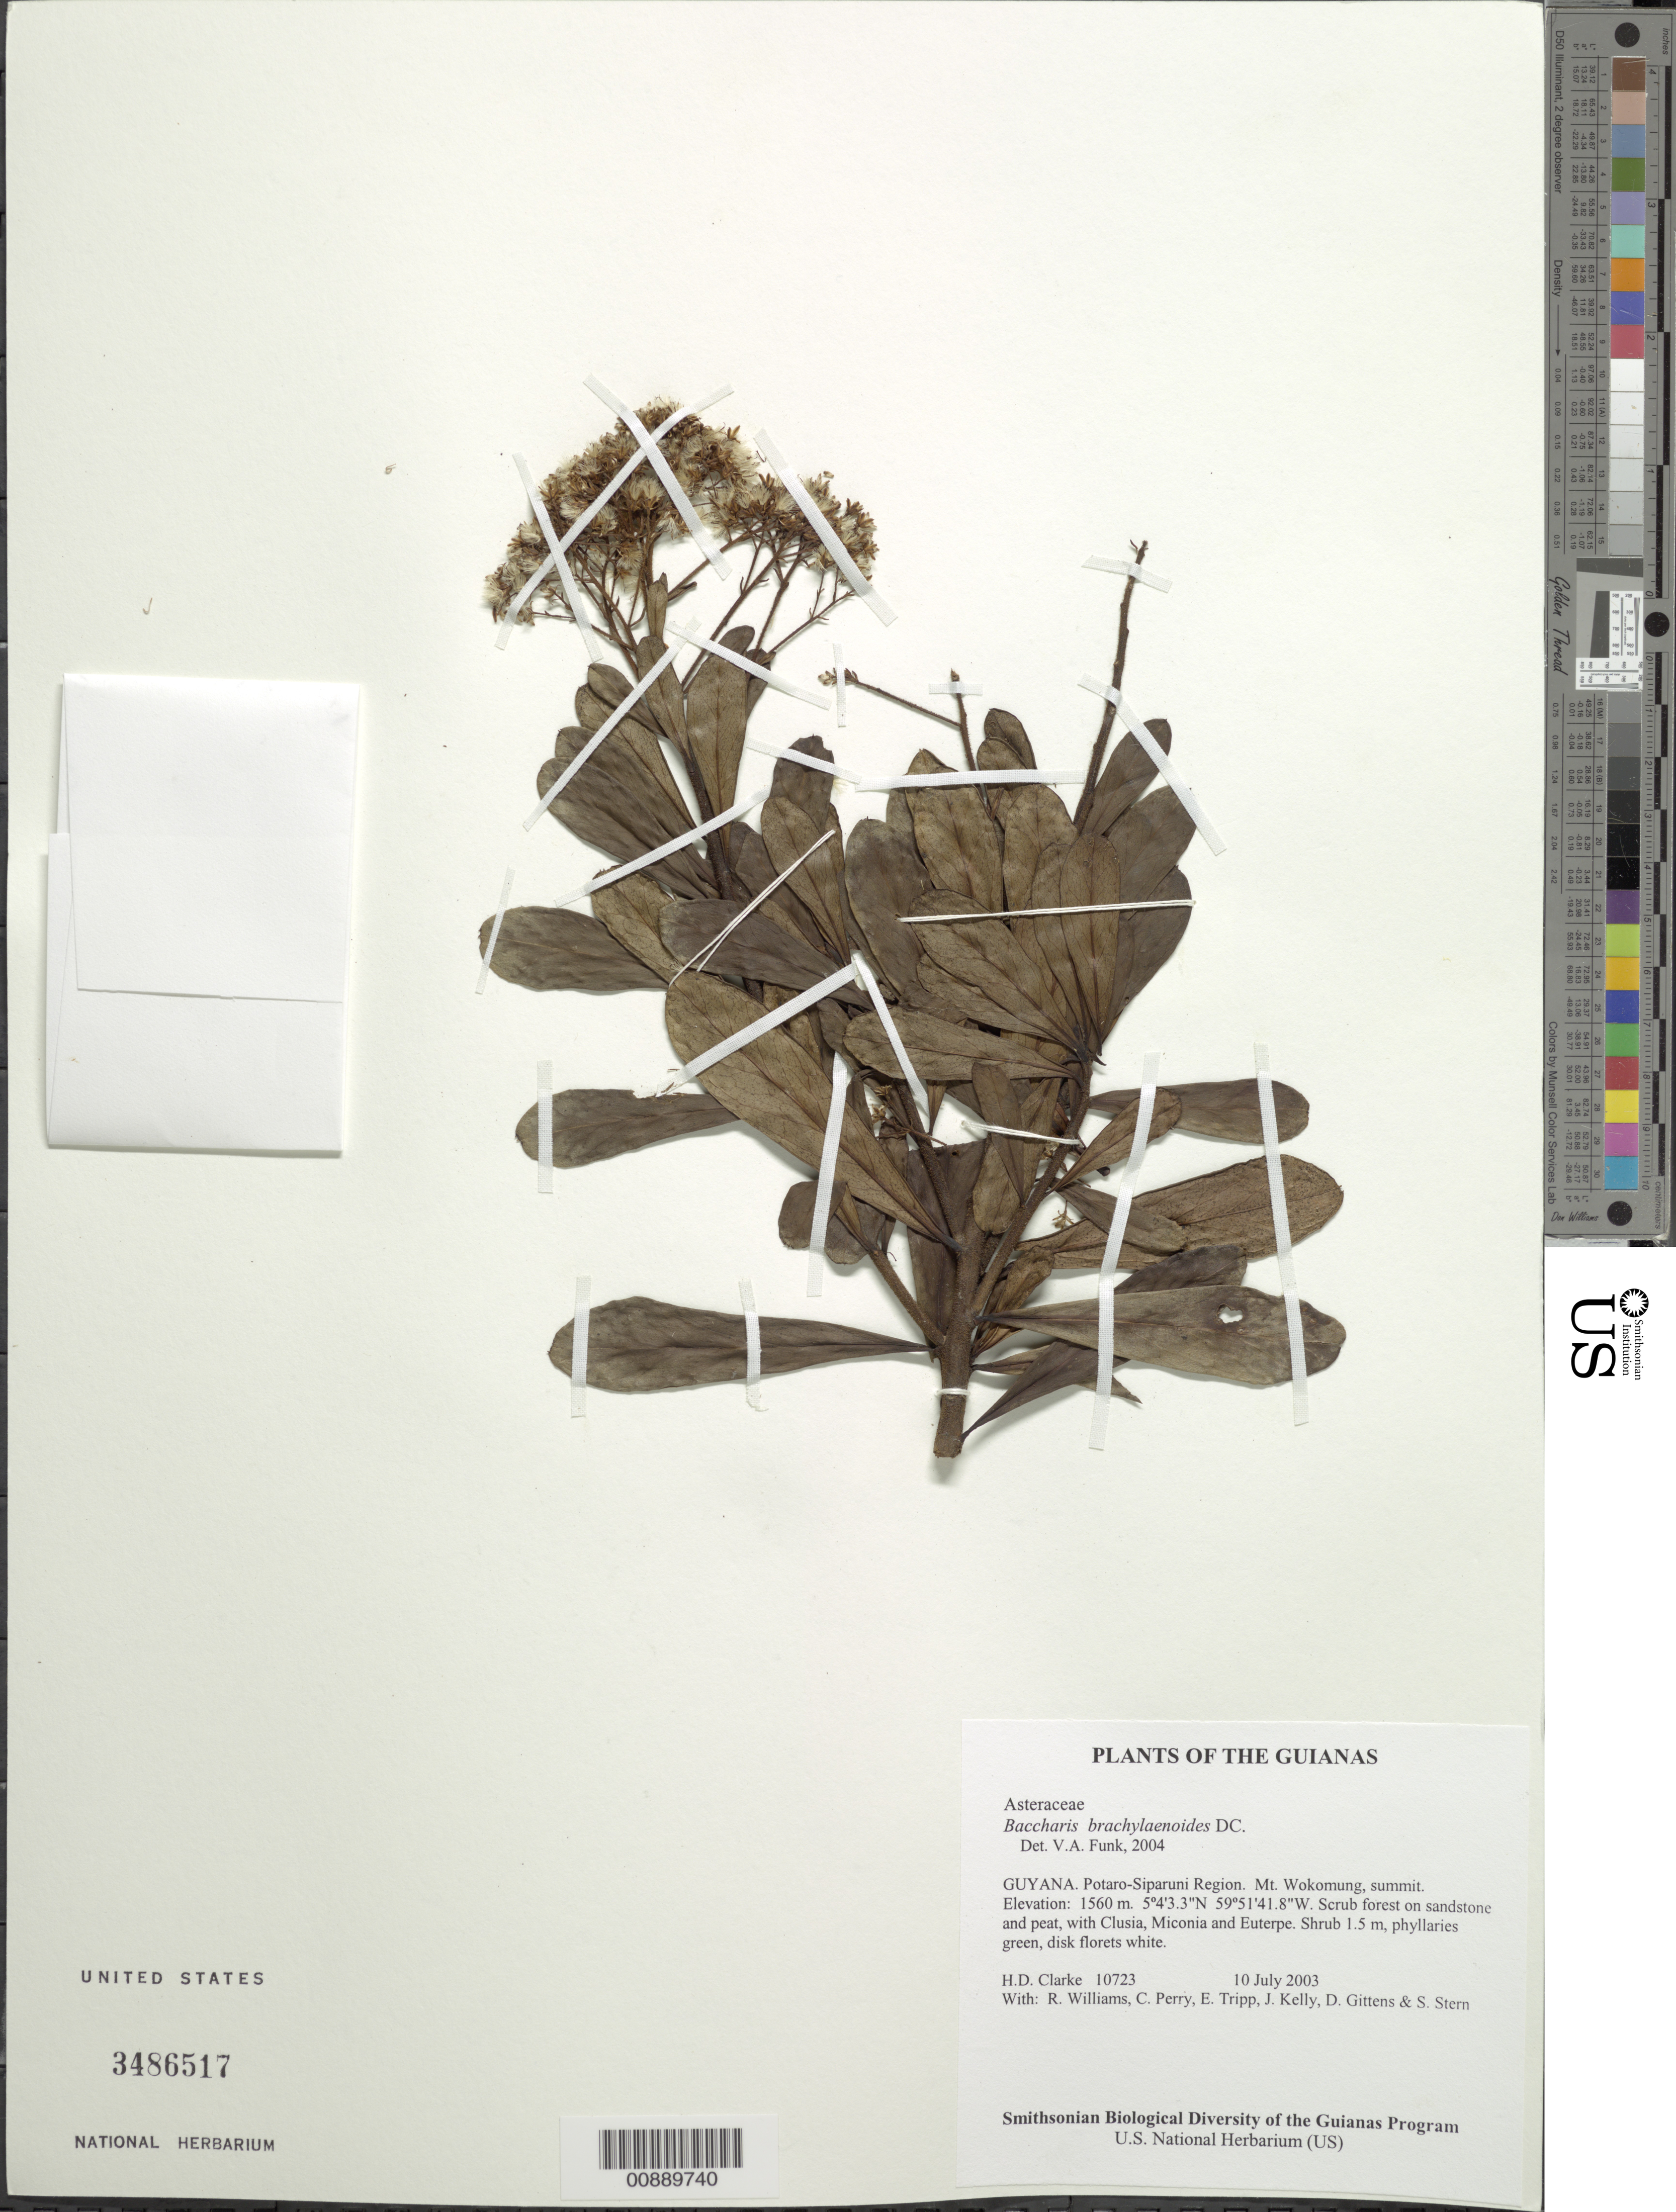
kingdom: Plantae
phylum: Tracheophyta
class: Magnoliopsida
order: Asterales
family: Asteraceae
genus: Baccharis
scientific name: Baccharis brachylaenoides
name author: DC.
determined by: Funk, Vicki A., (BOT), Smithsonian Institution - National Museum of Natural History (UNITED STATES)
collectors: H. D. Clarke, R. Williams, C. Perry, E. Tripp, J. Kelly, D. Gittens & S. R. Stern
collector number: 10723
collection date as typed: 10 July 2003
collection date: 2003-07-10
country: Guyana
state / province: Potaro-Siparuni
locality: Mt. Wokomung, summit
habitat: Scrub forest on sandstone and peat, with Clusia, Miconia and Euterpe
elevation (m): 1560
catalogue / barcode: US 3486517